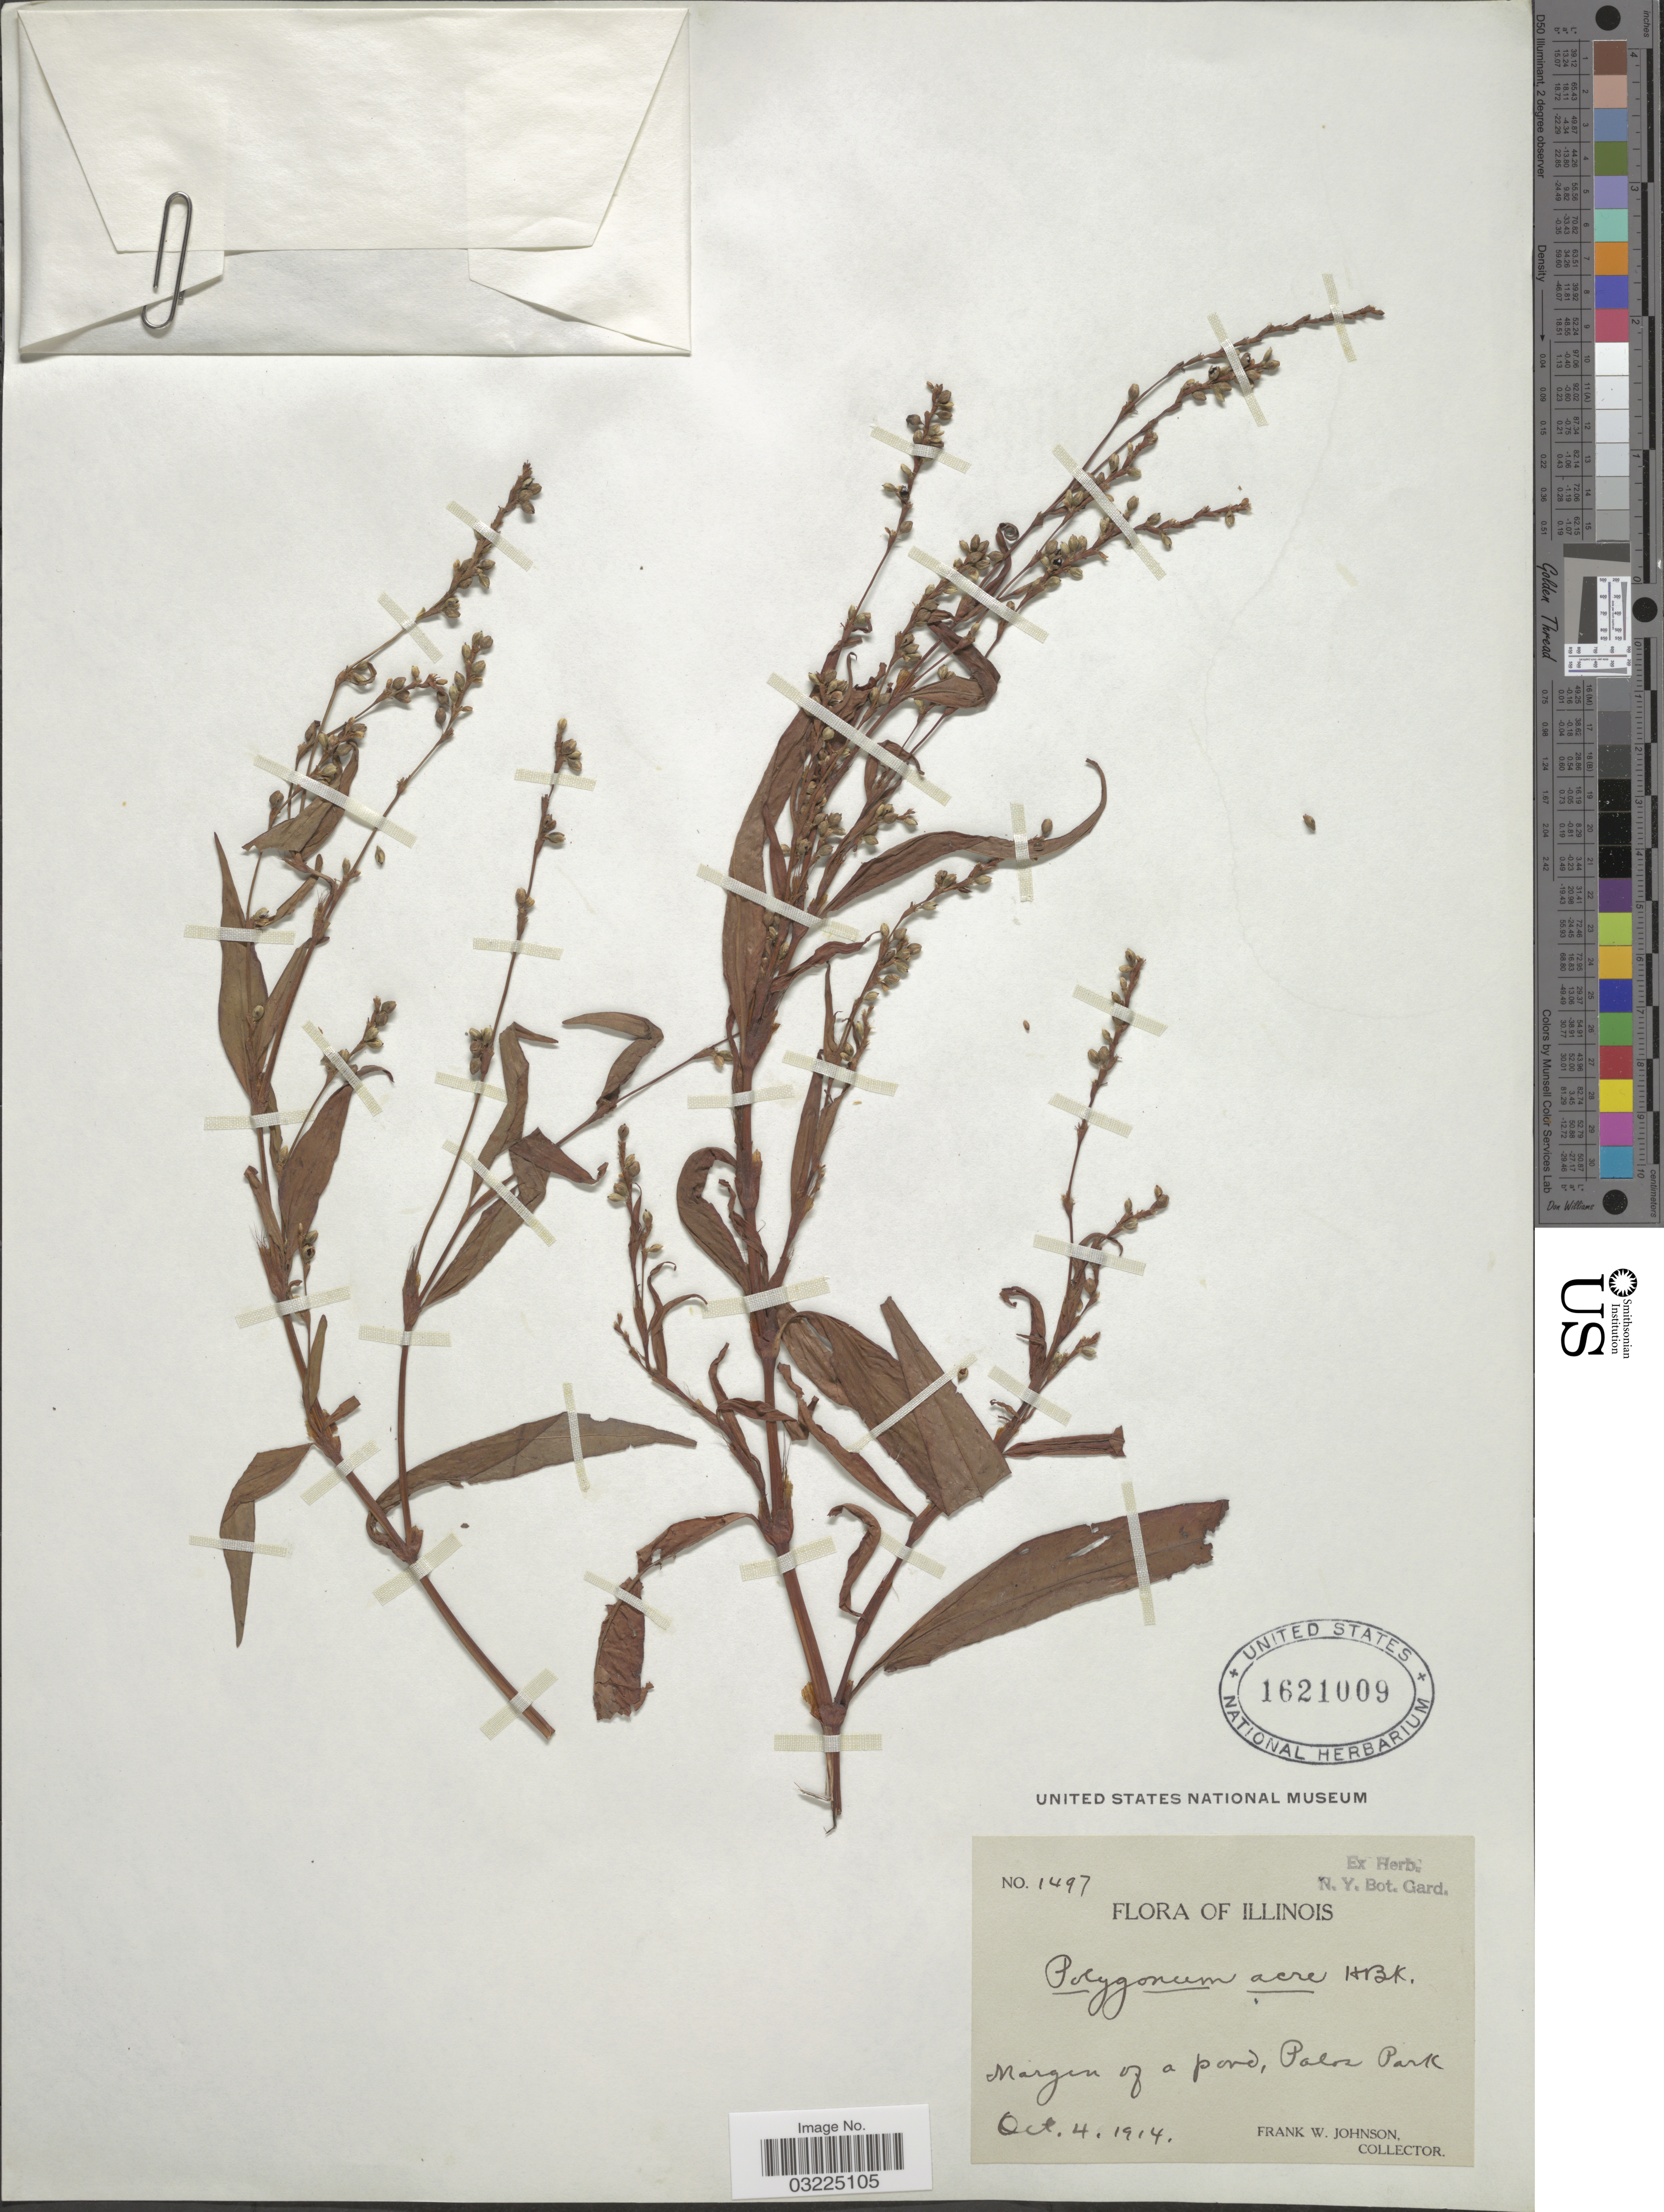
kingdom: Plantae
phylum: Tracheophyta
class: Magnoliopsida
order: Caryophyllales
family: Polygonaceae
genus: Persicaria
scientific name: Persicaria punctata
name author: (Elliott) Small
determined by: Atha, D. E.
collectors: F. W. Johnson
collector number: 1497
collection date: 1914-10-04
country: United States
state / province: Illinois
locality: Margen of a pond, Palos Park.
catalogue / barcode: US 1621009